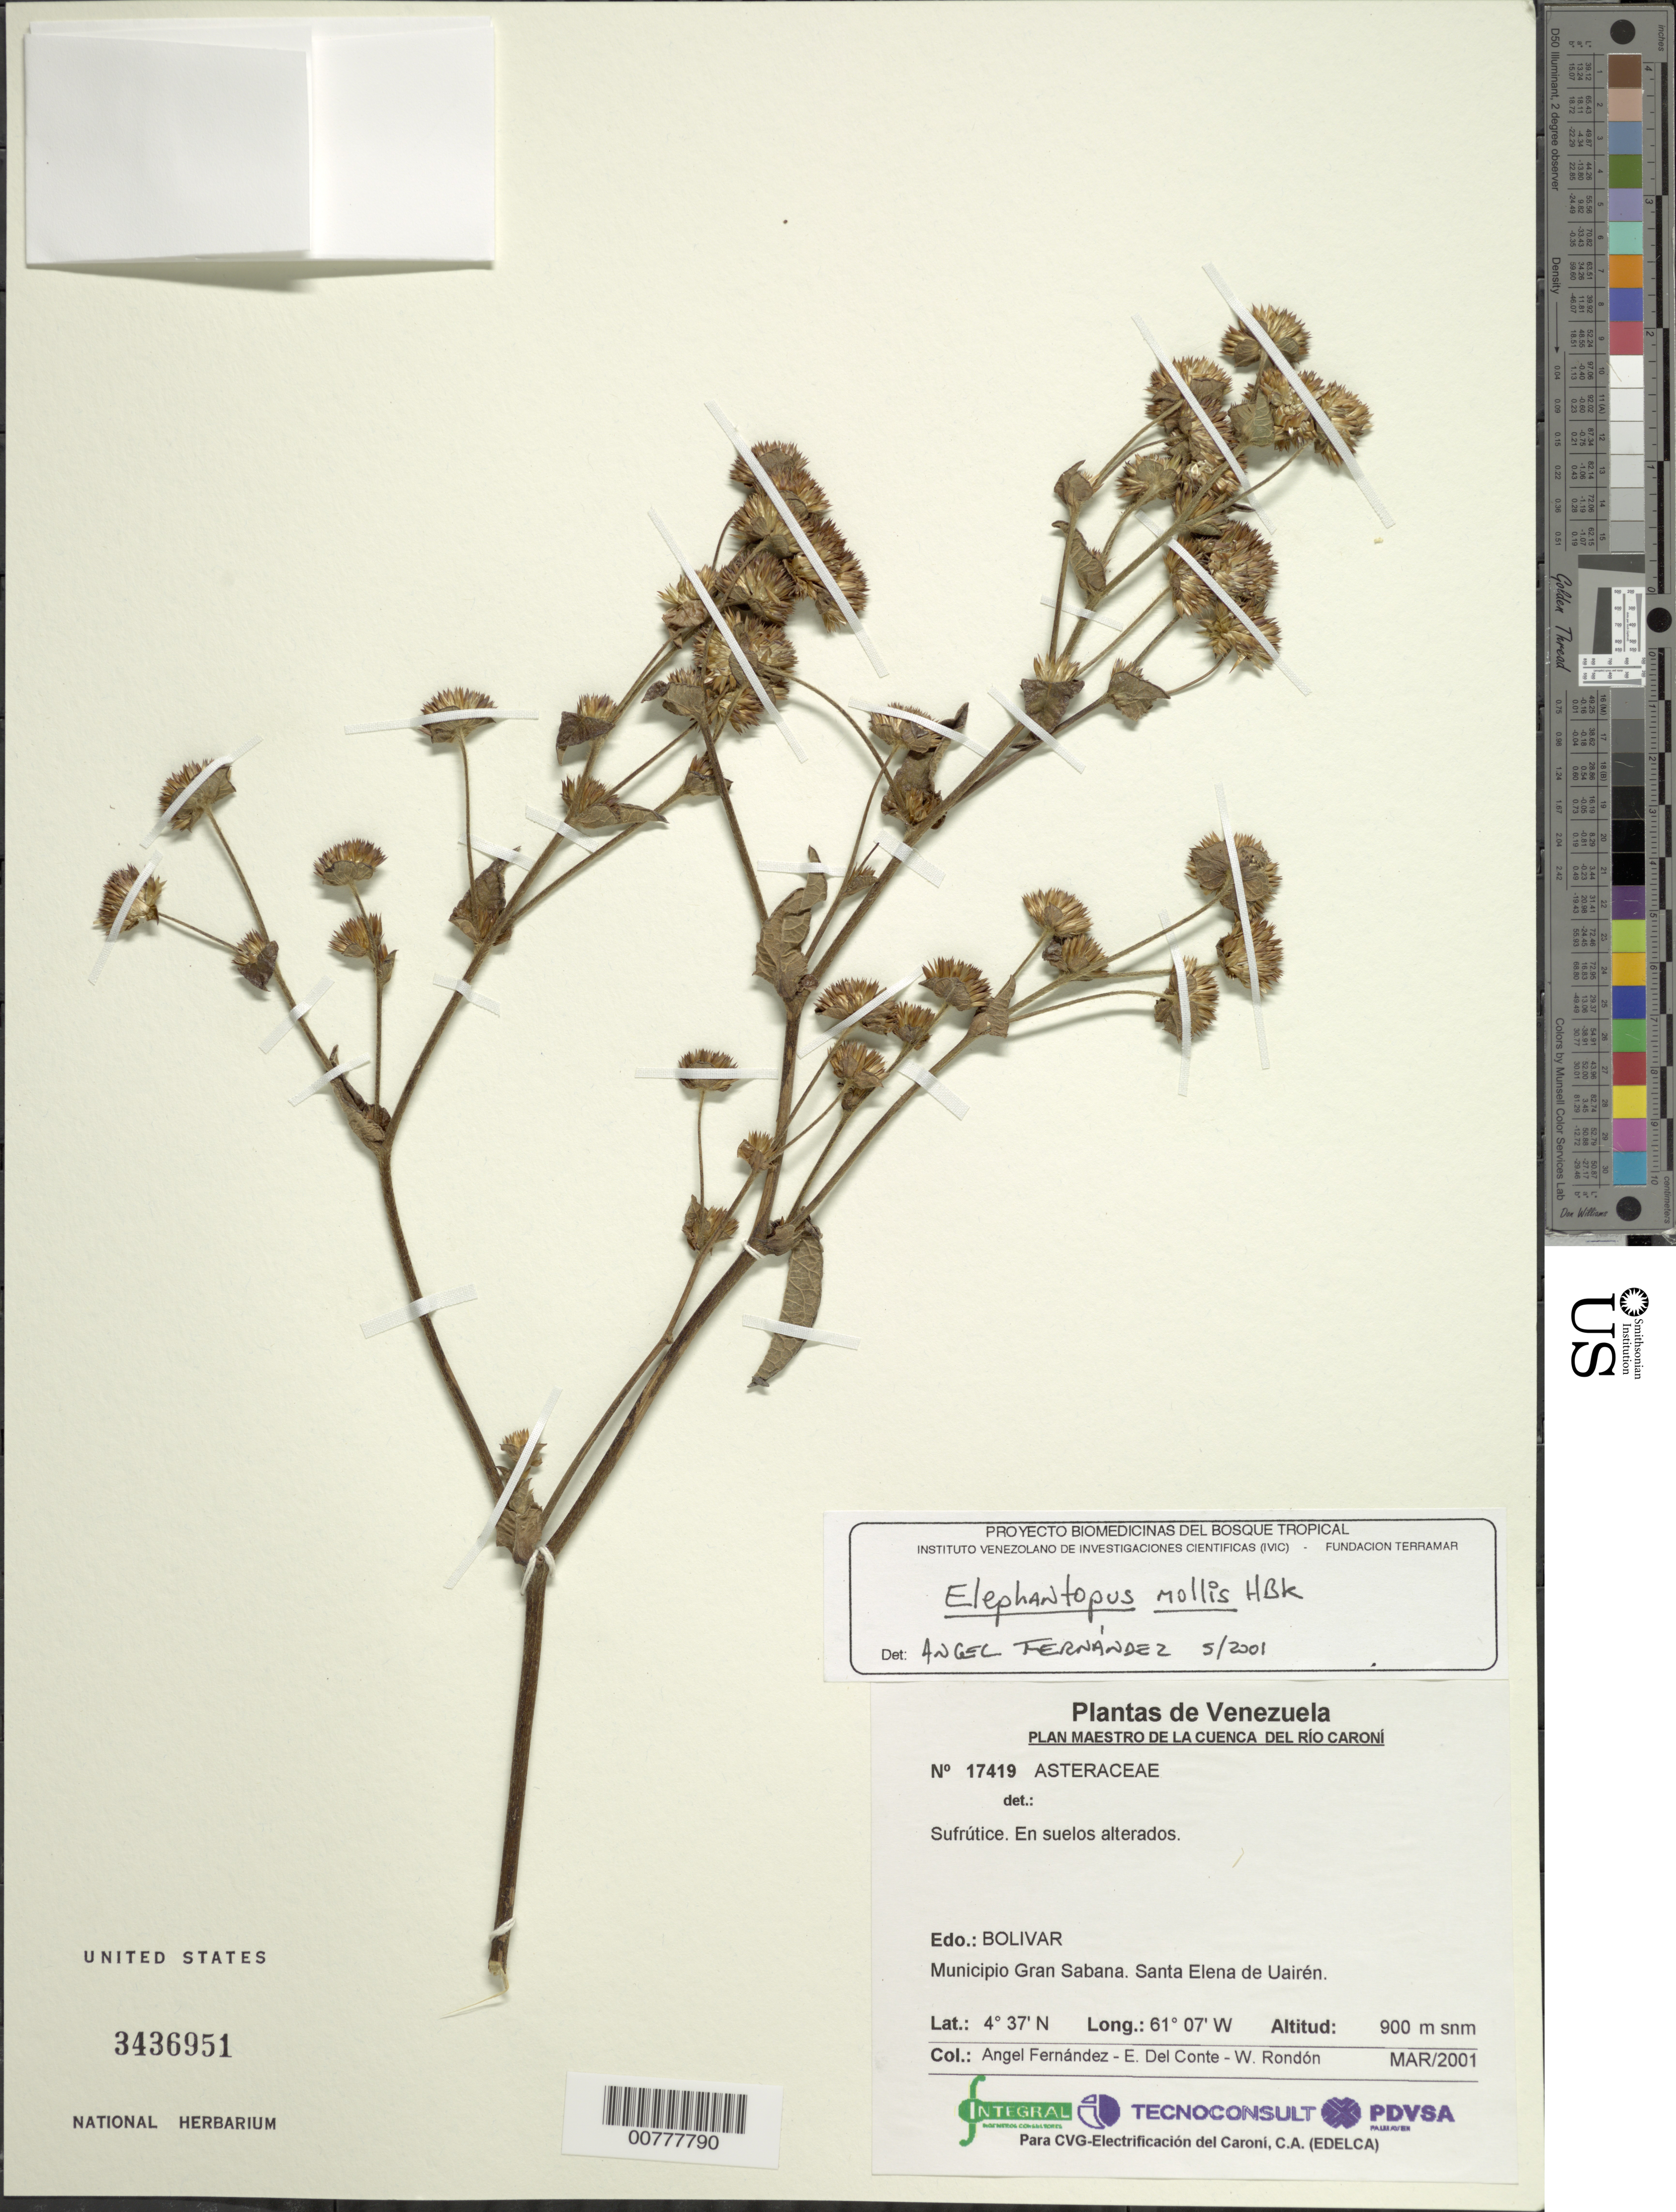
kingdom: Plantae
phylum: Tracheophyta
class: Magnoliopsida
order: Asterales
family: Asteraceae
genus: Elephantopus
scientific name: Elephantopus mollis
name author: Kunth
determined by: Fernández, A.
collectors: A. Fernández, E. Del Conte & N. Rondón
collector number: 17419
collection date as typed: Mar-01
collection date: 2001-03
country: Venezuela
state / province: Bolívar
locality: Mun. Gran Sabana, Santa Elena de Ulairen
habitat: Suelos alterados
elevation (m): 900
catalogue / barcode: US 3436951